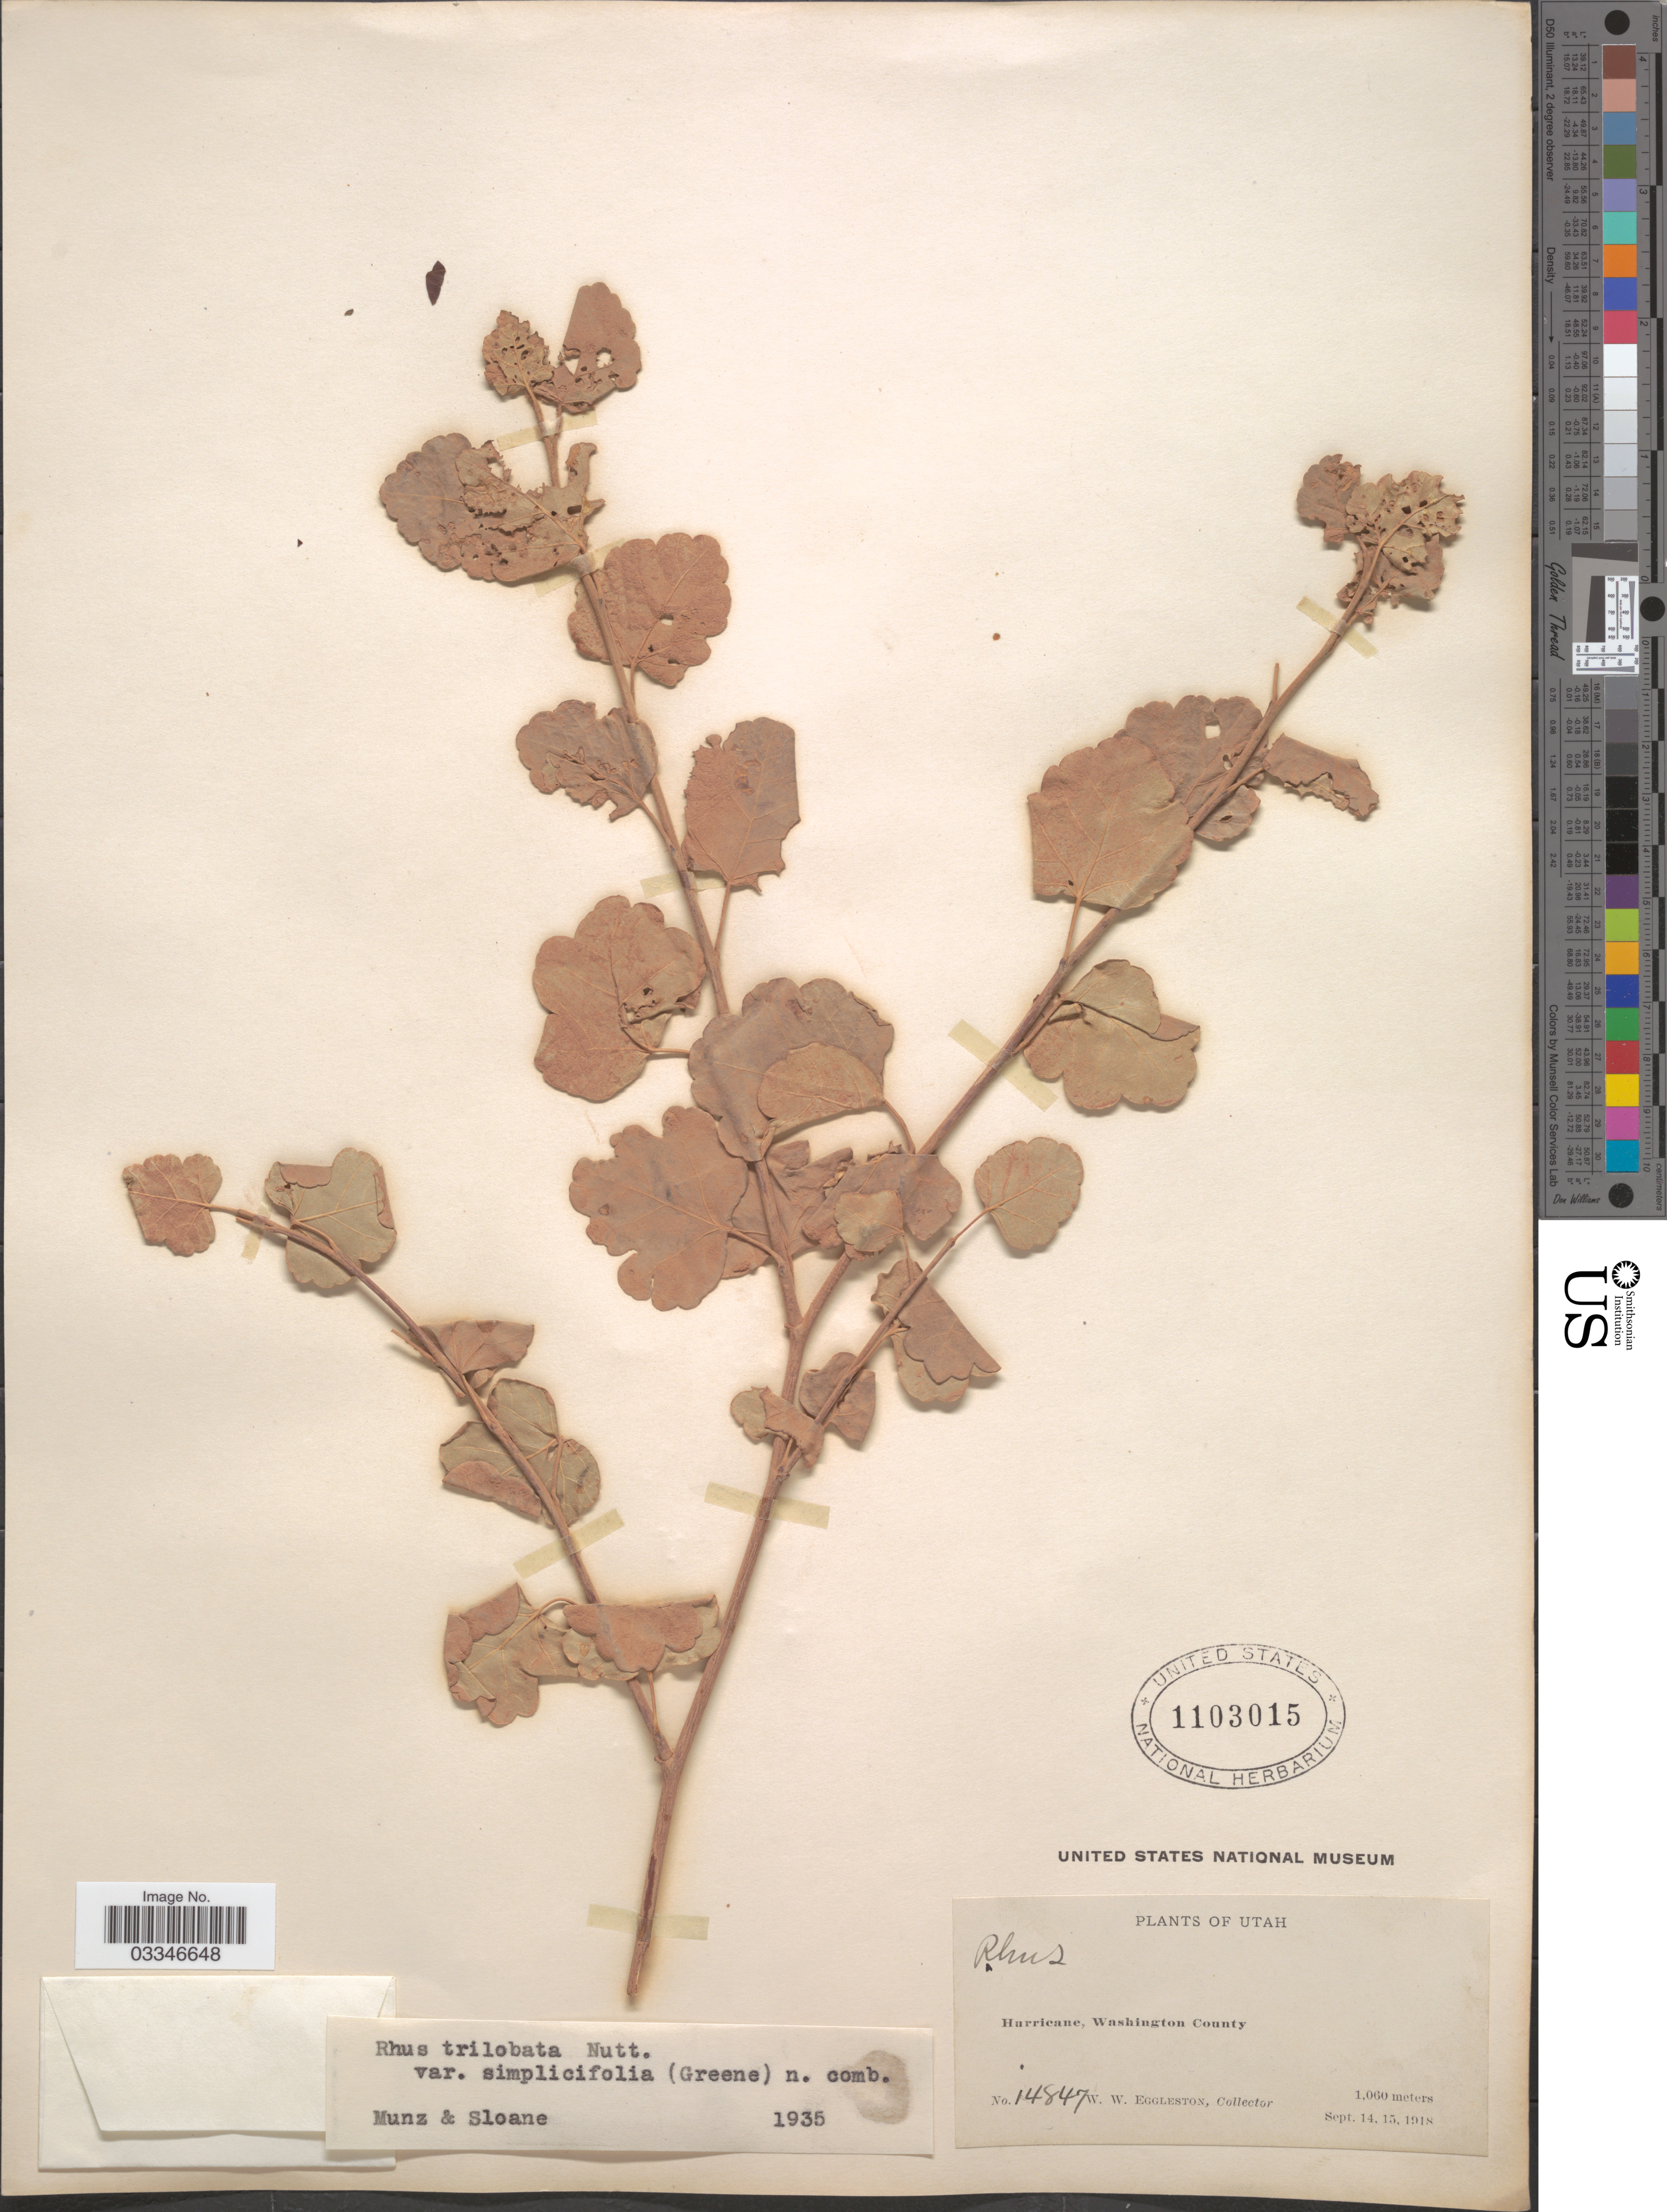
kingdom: Plantae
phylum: Tracheophyta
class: Magnoliopsida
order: Sapindales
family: Anacardiaceae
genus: Rhus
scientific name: Rhus trilobata var. simplicifolia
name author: (Greene) F.A. Barkley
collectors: W. W. Eggleston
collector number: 14847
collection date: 1918-09-14/1918-09-15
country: United States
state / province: Utah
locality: Hurricane, Washington County.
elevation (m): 1060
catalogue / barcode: US 1103015